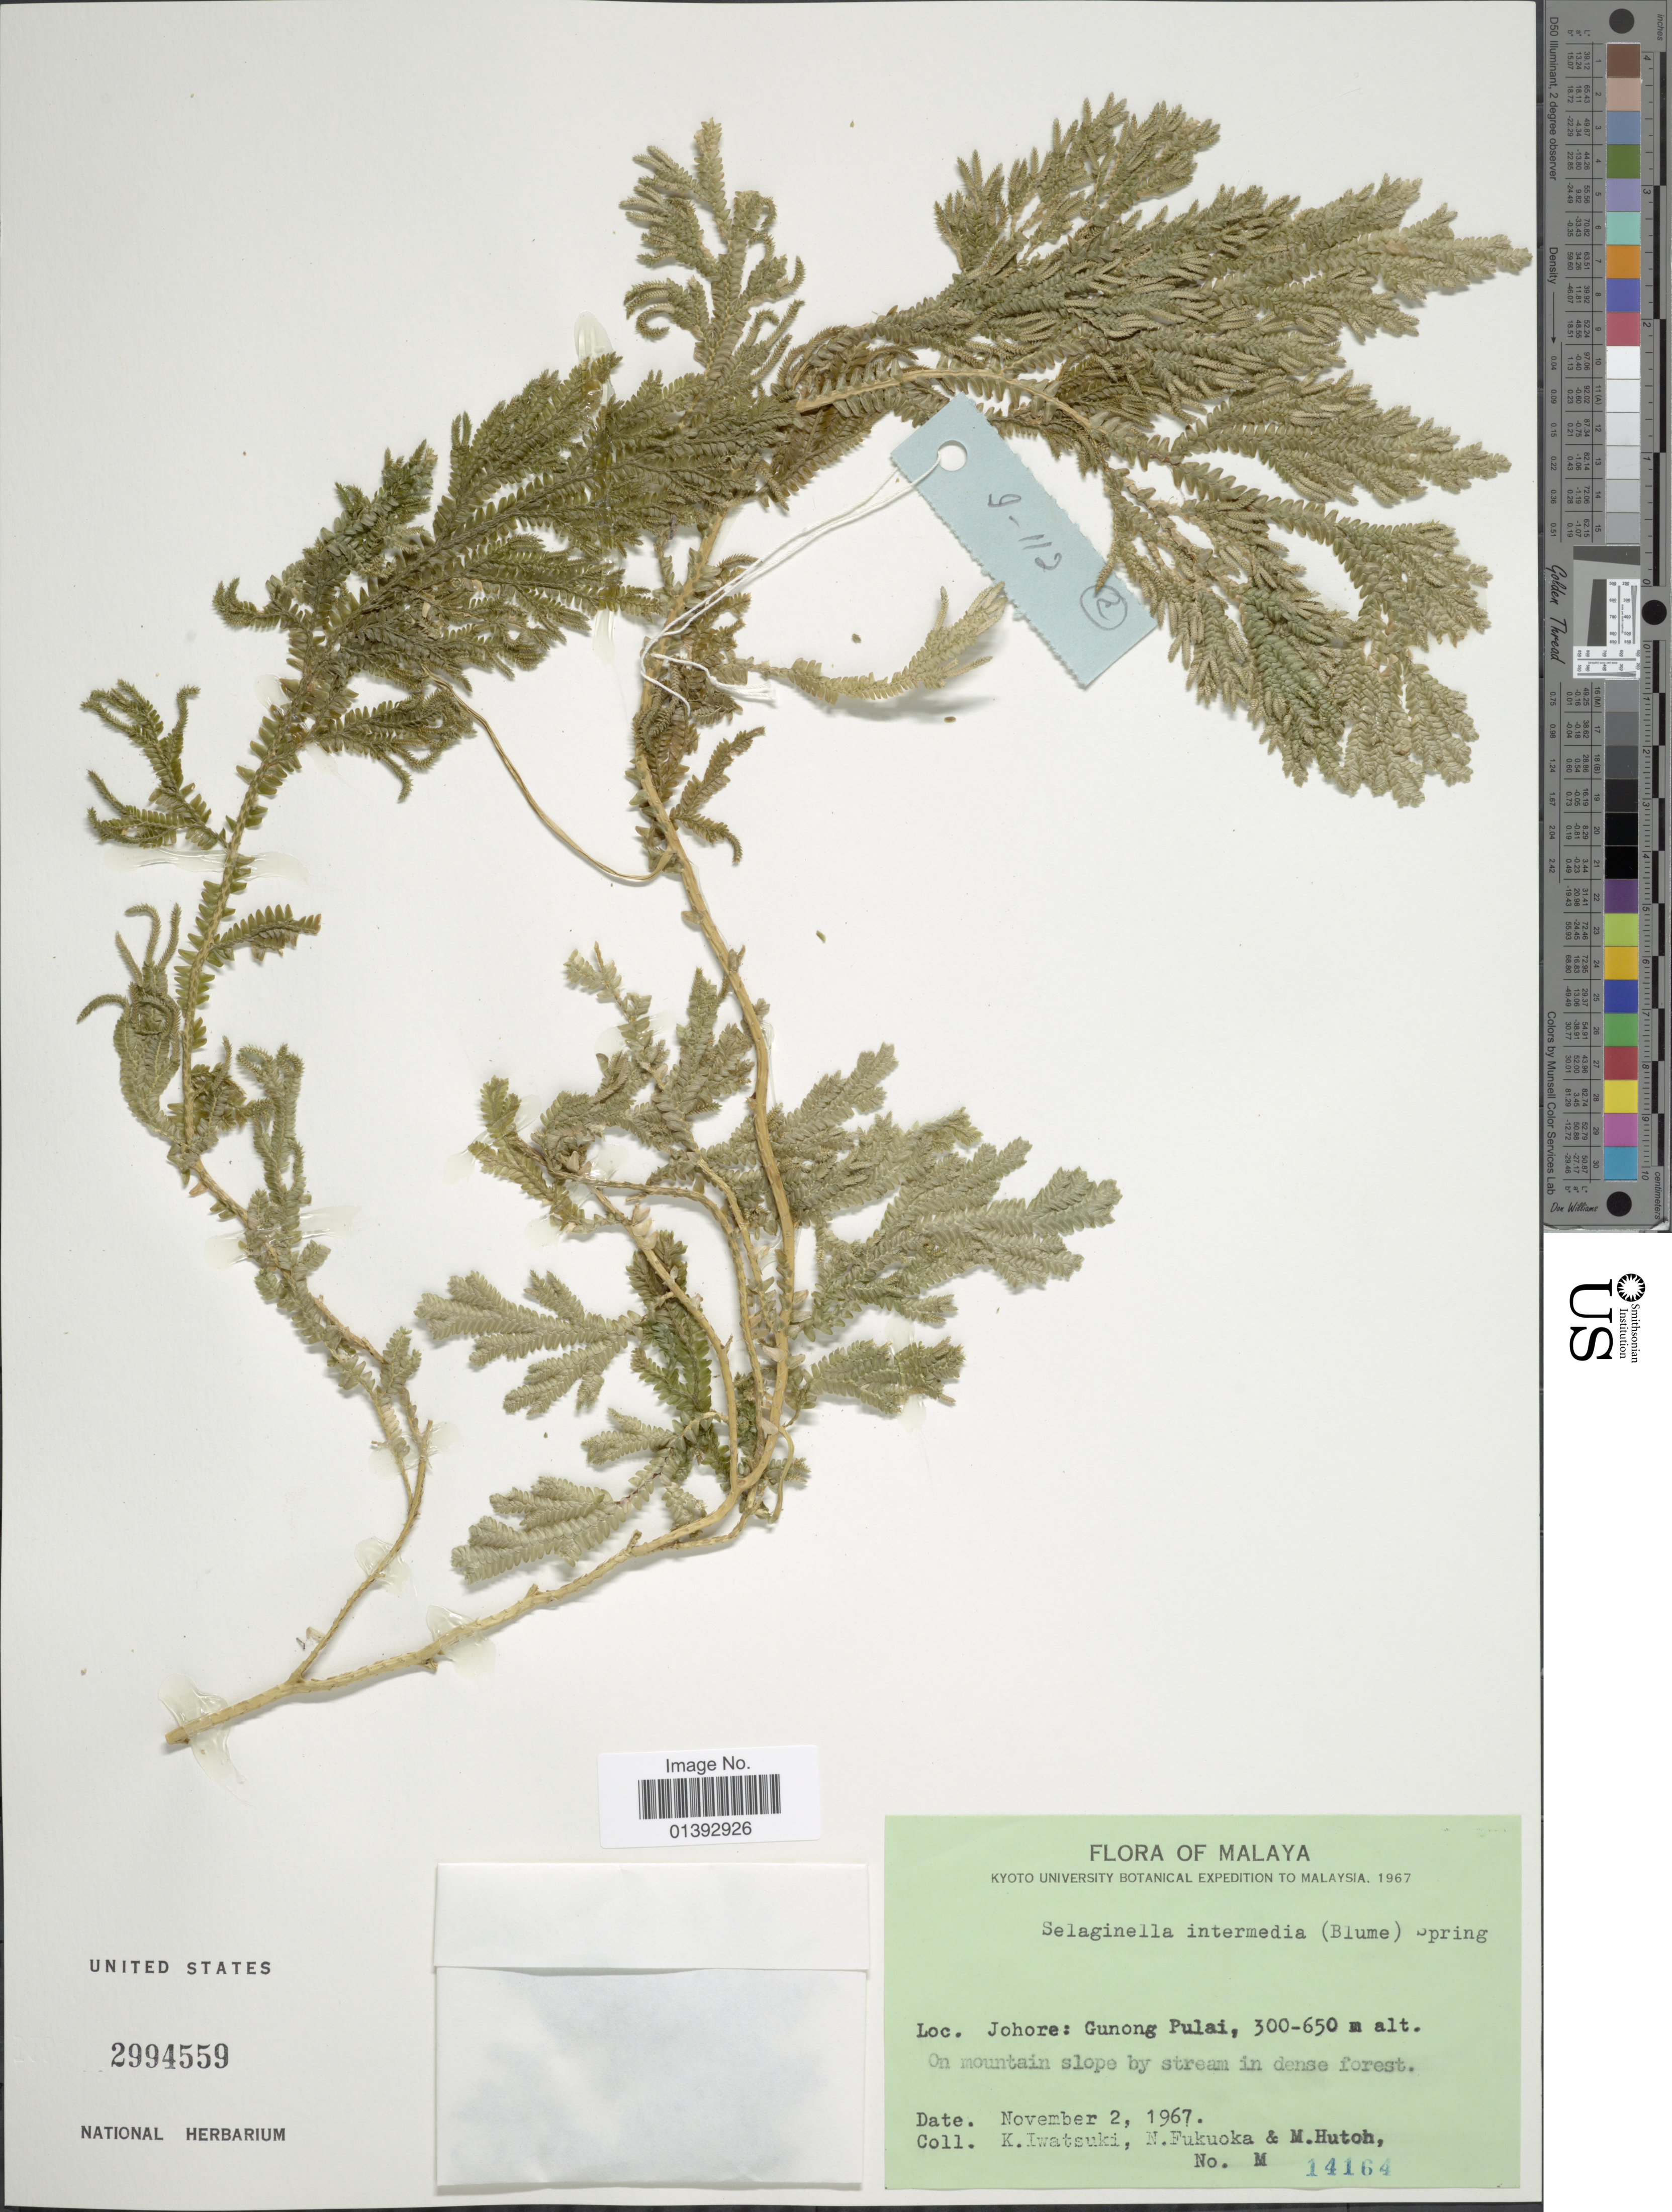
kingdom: Plantae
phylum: Tracheophyta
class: Lycopodiopsida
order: Selaginellales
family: Selaginellaceae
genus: Selaginella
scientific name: Selaginella intermedia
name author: (Blume) Spring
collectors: K. Iwatsuki, N. Fukuoka & M. Hutoh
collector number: M14164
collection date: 1967-11-02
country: Malaysia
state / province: Johor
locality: Gunong Pulai, on mountain slope by stream in dense forest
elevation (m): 300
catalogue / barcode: US 2994559